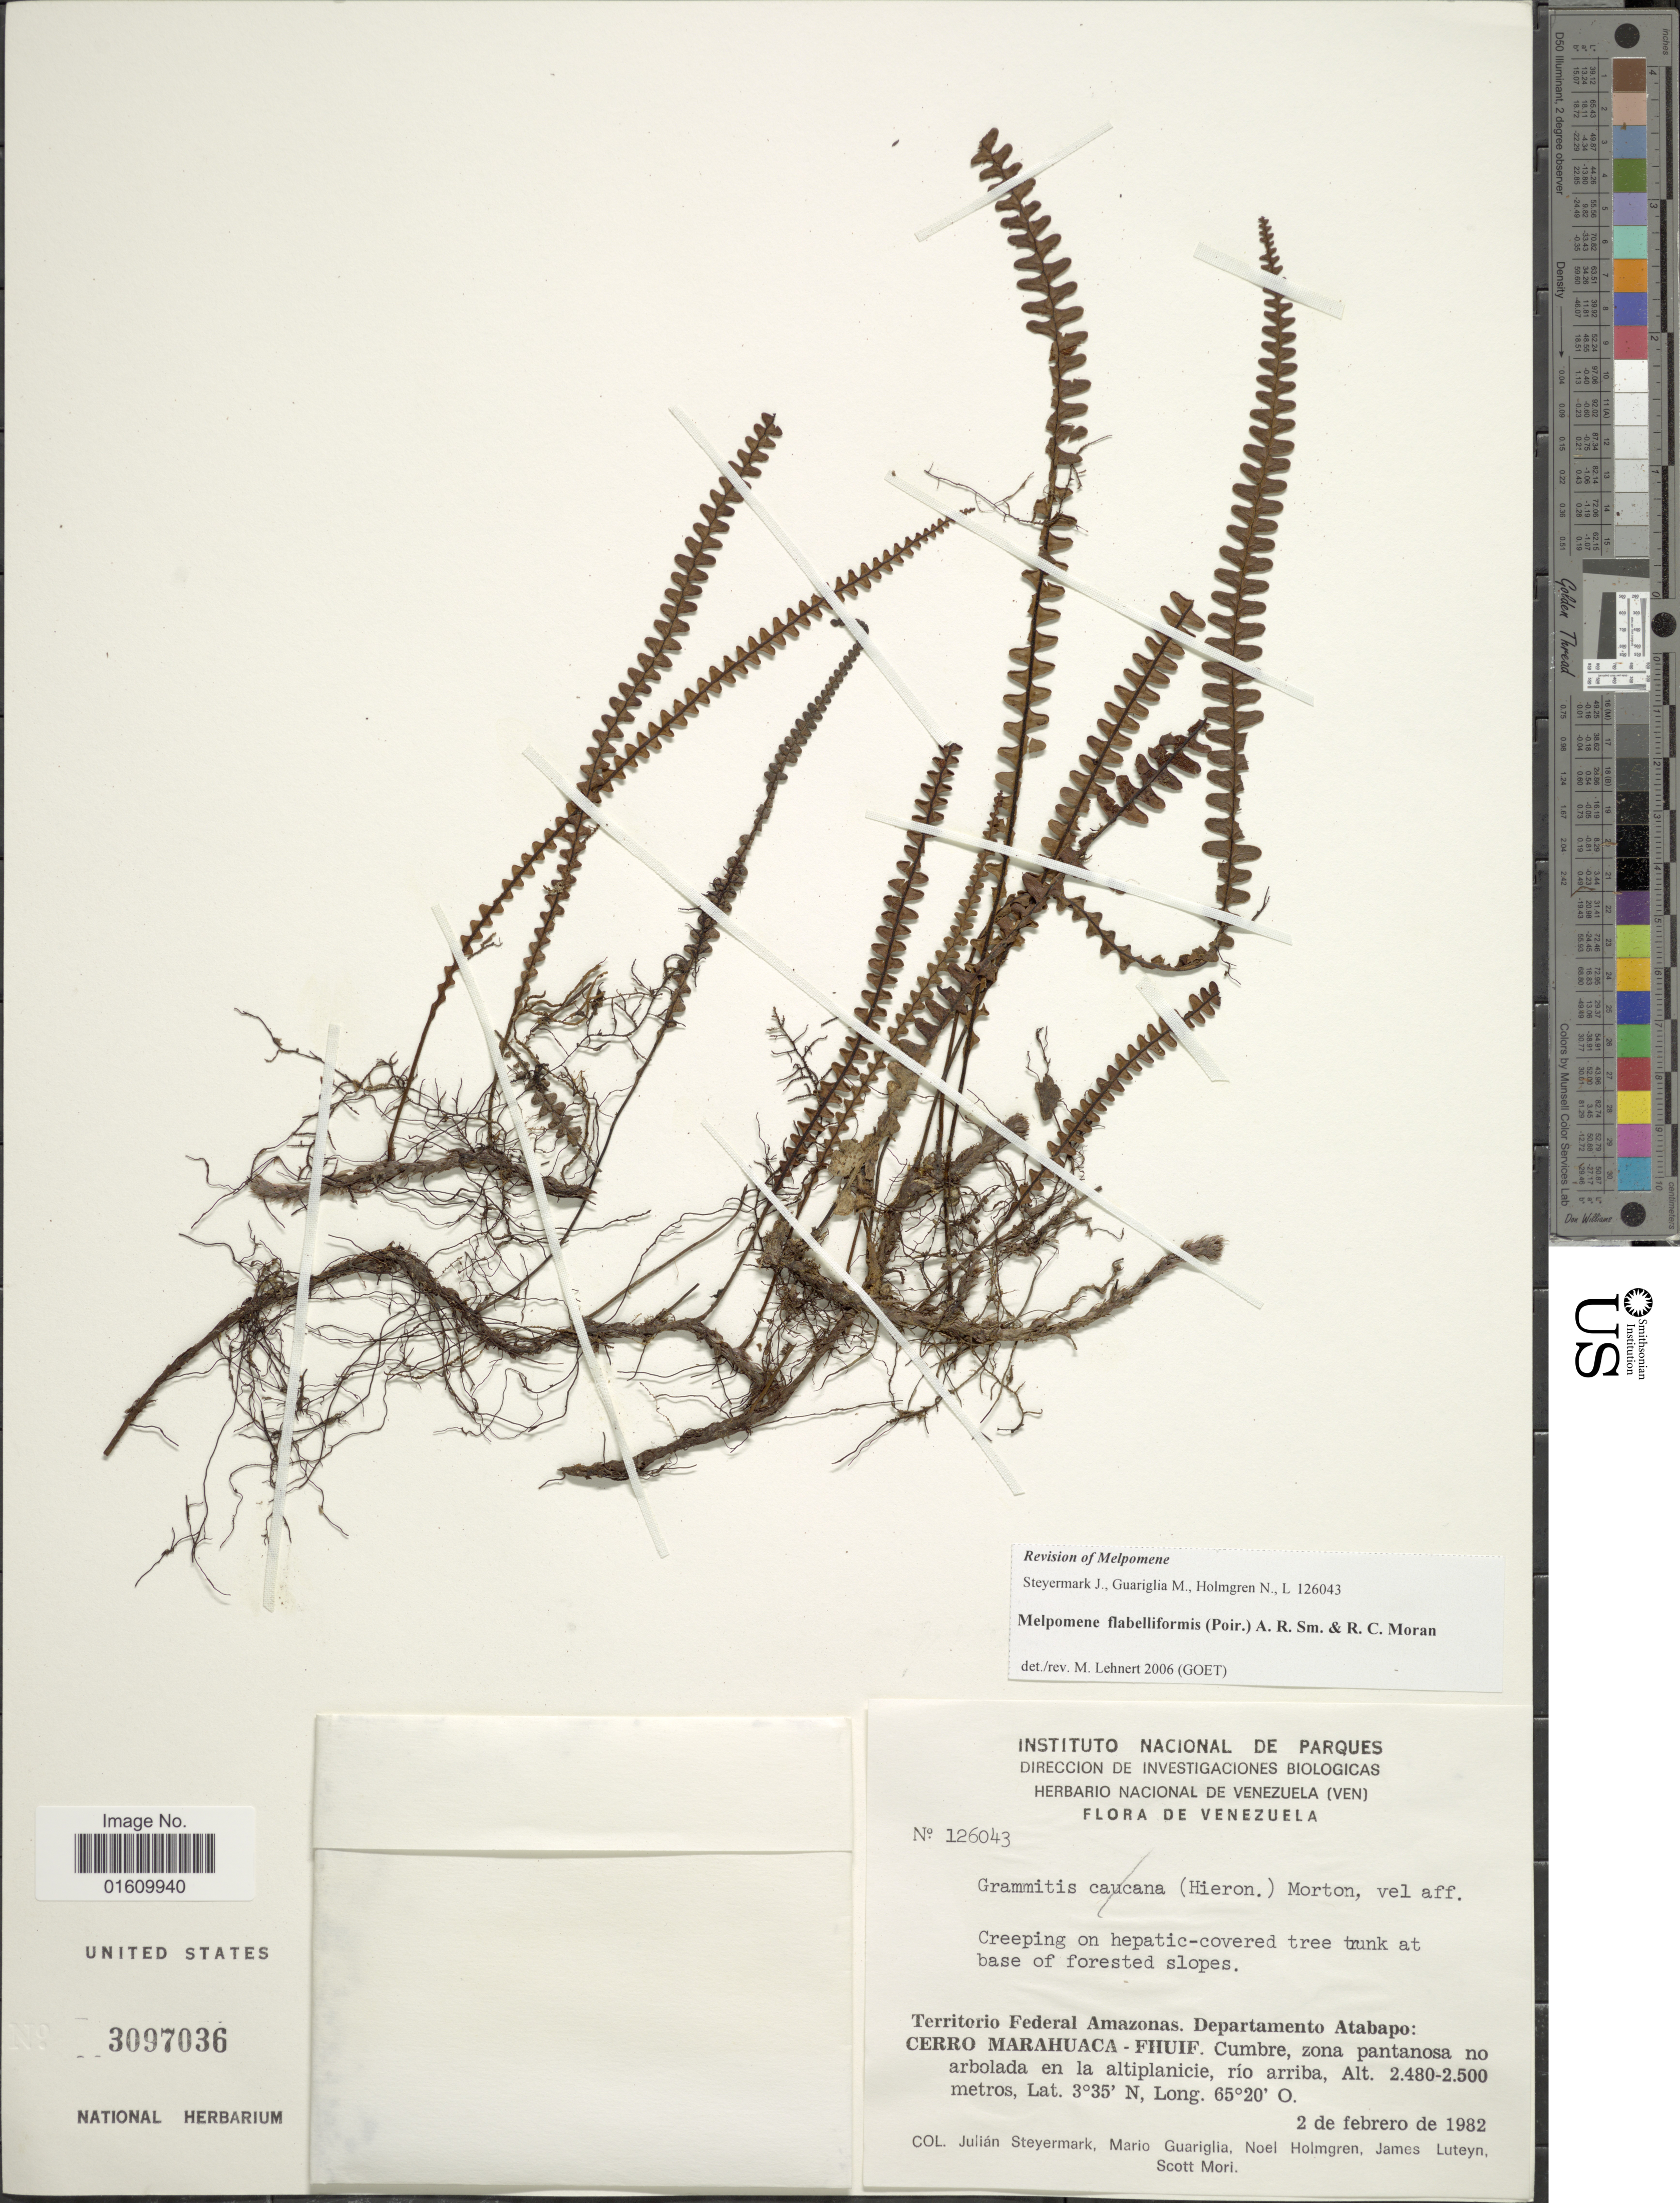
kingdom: Plantae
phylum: Tracheophyta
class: Polypodiopsida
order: Polypodiales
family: Polypodiaceae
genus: Melpomene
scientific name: Melpomene flabelliformis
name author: (Poir.) A.R. Sm. & R.C. Moran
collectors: J. Steyermark, M. Guariglia, N. H. Holmgren, J. L. Luteyn & S. Mori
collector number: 126043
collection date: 1982-02-02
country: Venezuela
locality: Territorio Federal Amazonas, Departemento Atabapo: Cerro Marahuaca - Fhuif, Cumbre, zone pantanosa no arbolada en la altiplanicie, rio arriba.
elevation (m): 2480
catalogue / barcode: US 3097036